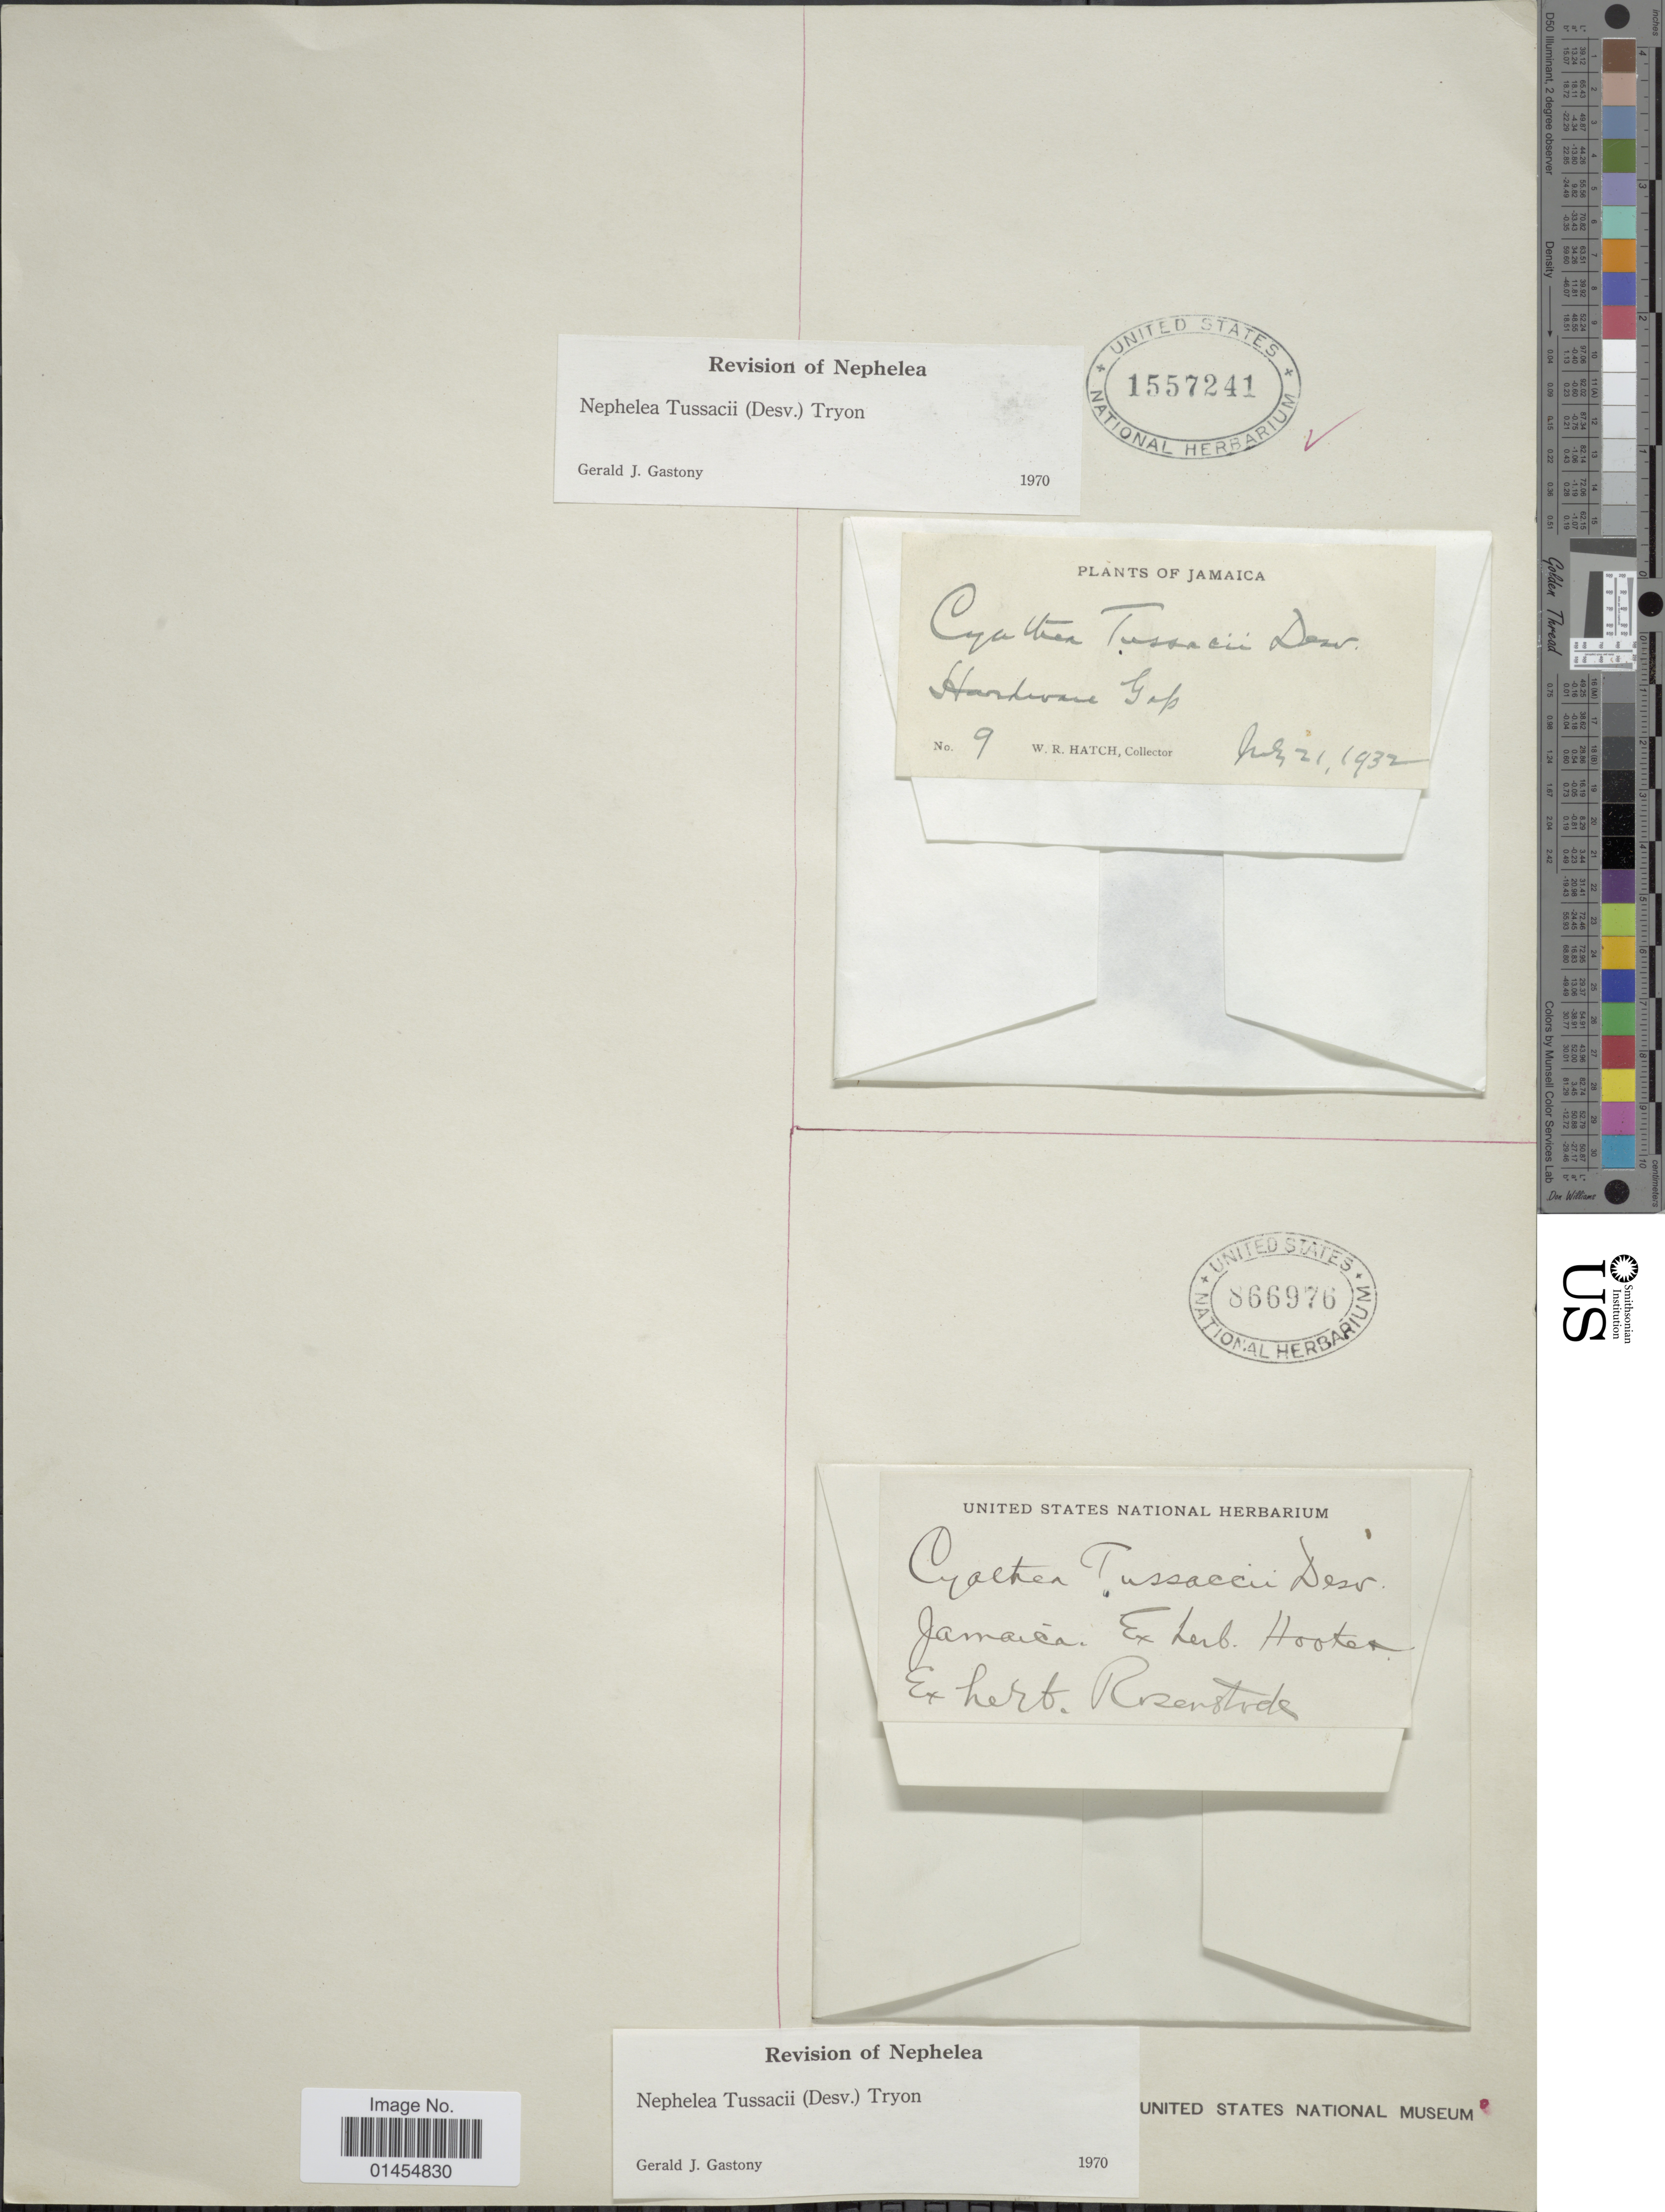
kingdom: Plantae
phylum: Tracheophyta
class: Polypodiopsida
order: Cyatheales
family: Cyatheaceae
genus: Alsophila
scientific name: Alsophila tussacii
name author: (Desv.) D.S. Conant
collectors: ex herb. Hooker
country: Jamaica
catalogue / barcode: US 866976